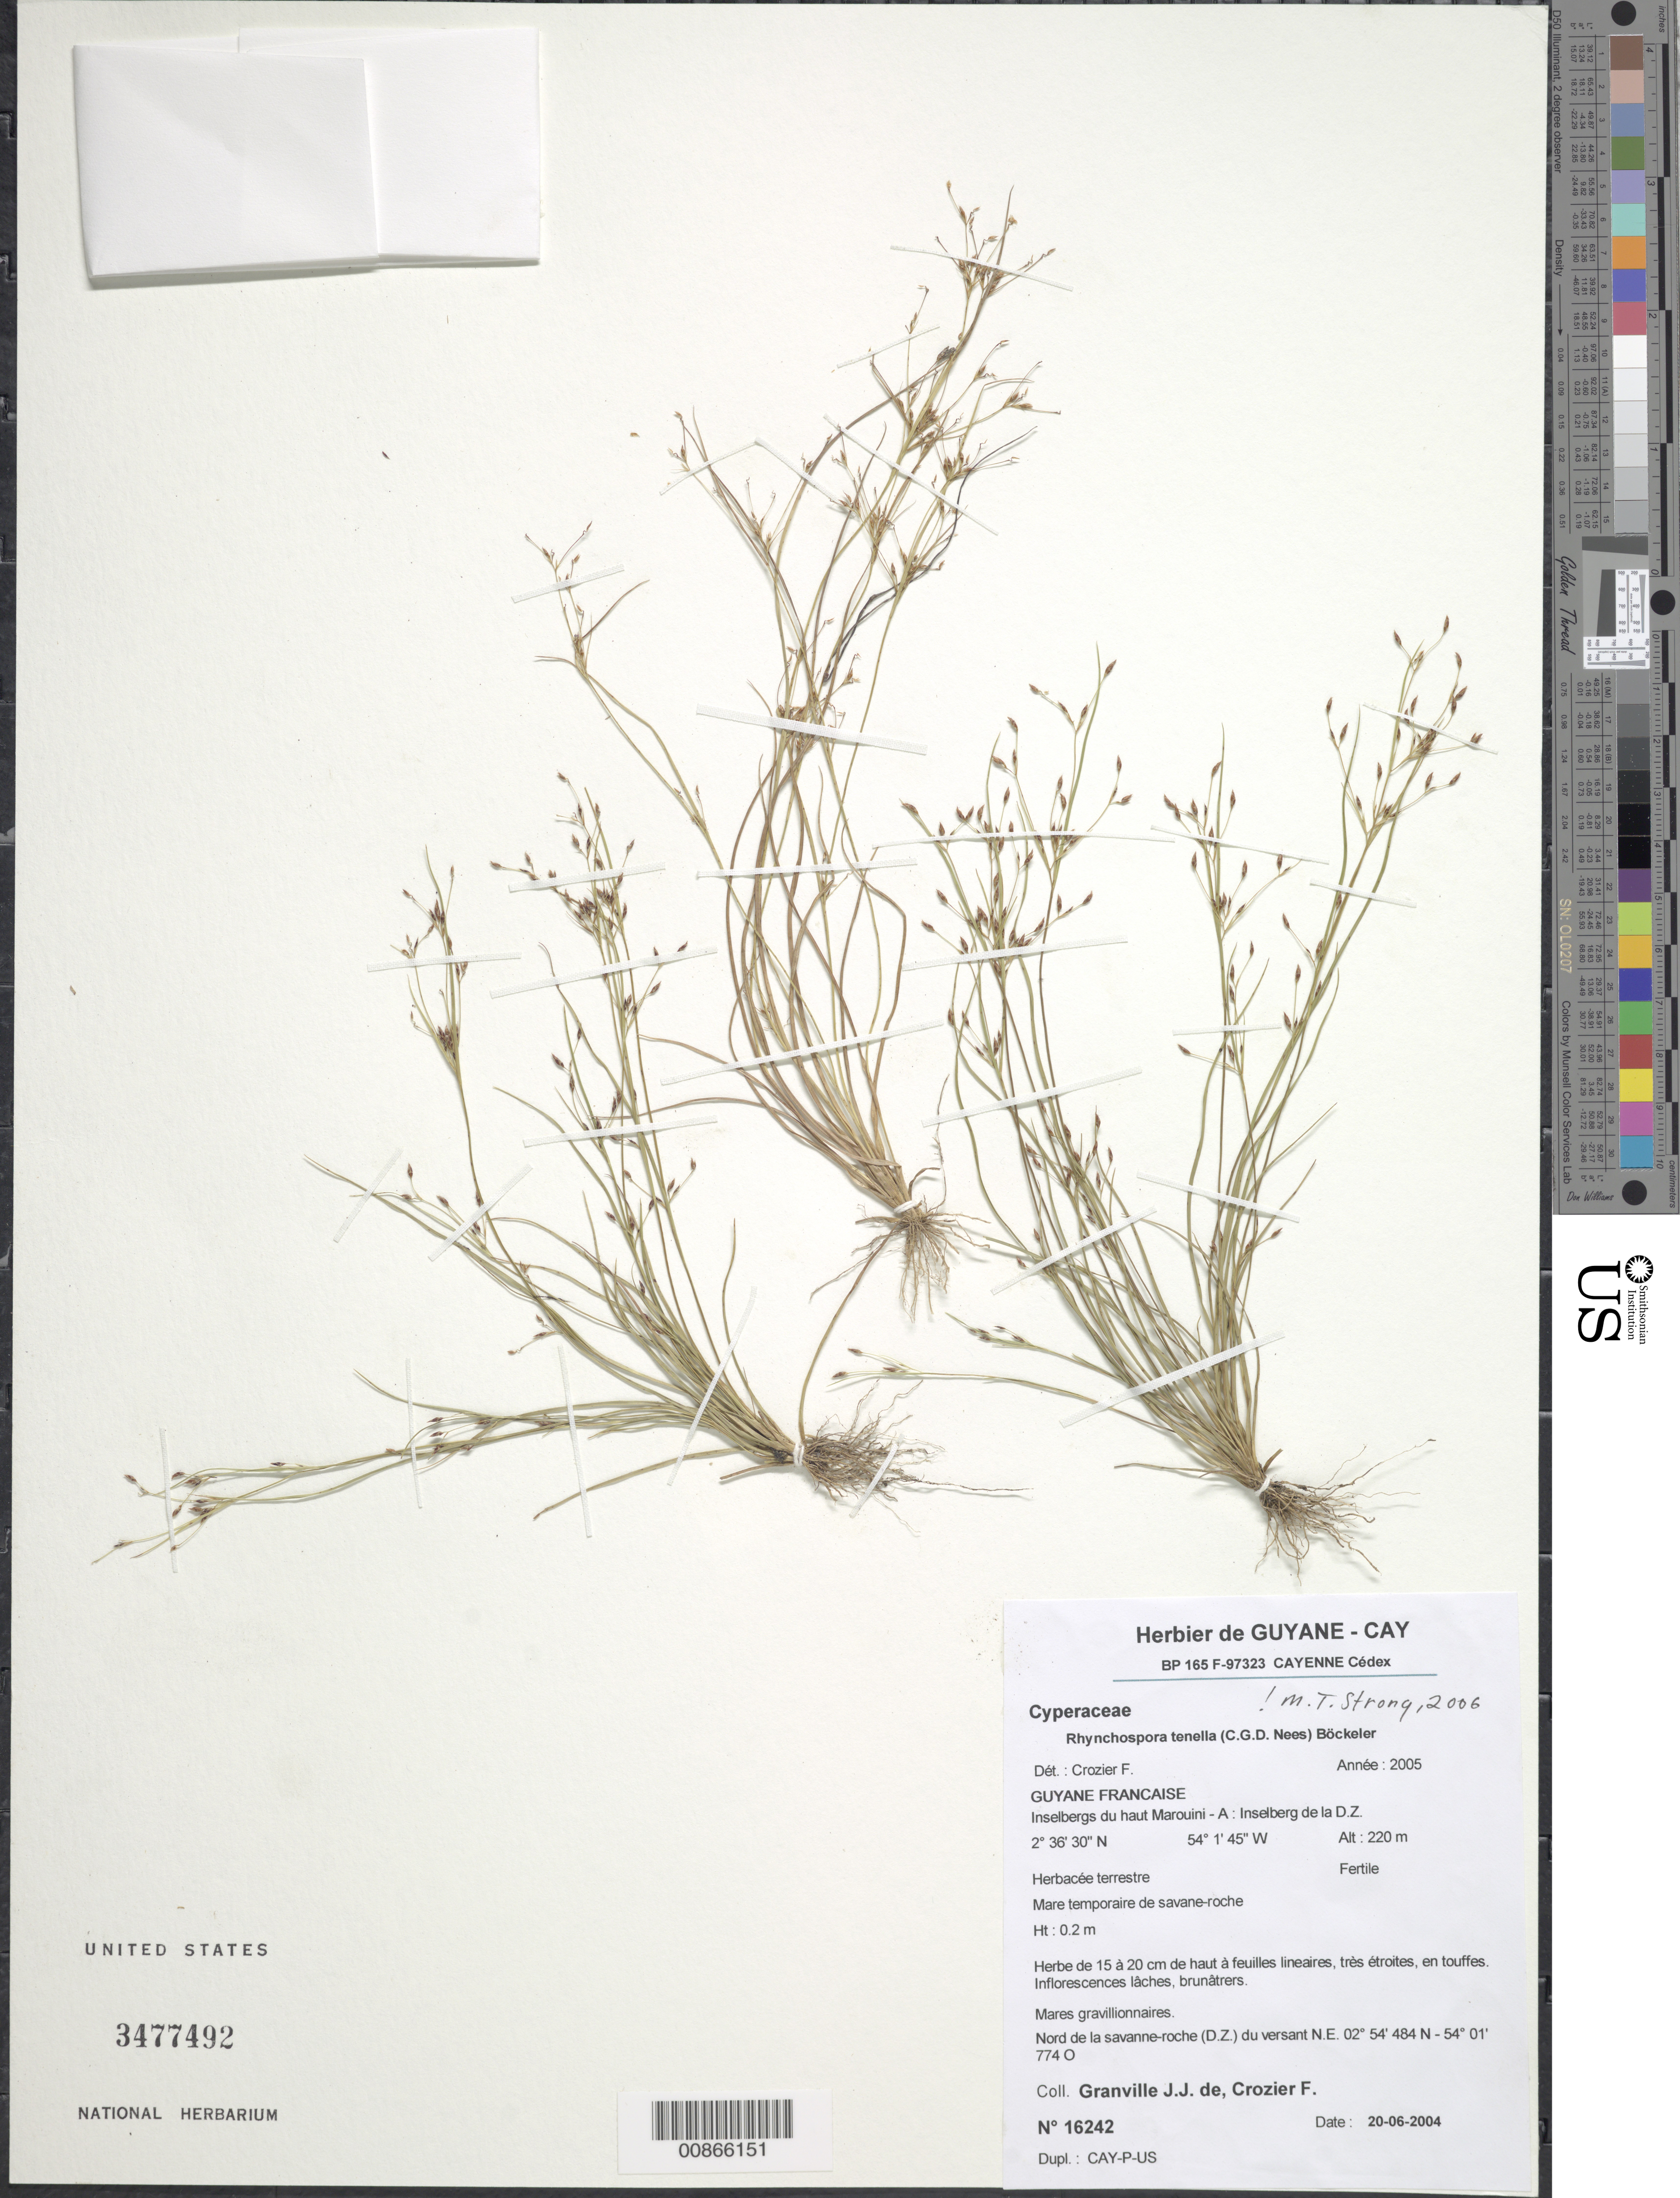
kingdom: Plantae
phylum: Tracheophyta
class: Liliopsida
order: Poales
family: Cyperaceae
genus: Rhynchospora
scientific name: Rhynchospora tenella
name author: (Nees) Boeckeler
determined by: Strong, M. T., (US), Smithsonian Institution - National Museum of Natural History (UNITED STATES)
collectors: J.-J. de Granville & F. Crozier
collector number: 16242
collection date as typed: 20-Jun-04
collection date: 2004-06-20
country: French Guiana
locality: Haut Marouini-A; Inselberg de la D.Z., nord de la savanne-roche (D.Z.) du versant NE 2º54'484"N - 54º1'774"O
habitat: Mare temporaire de savane-roche; mares gravillionnaires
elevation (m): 220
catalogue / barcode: US 3477492